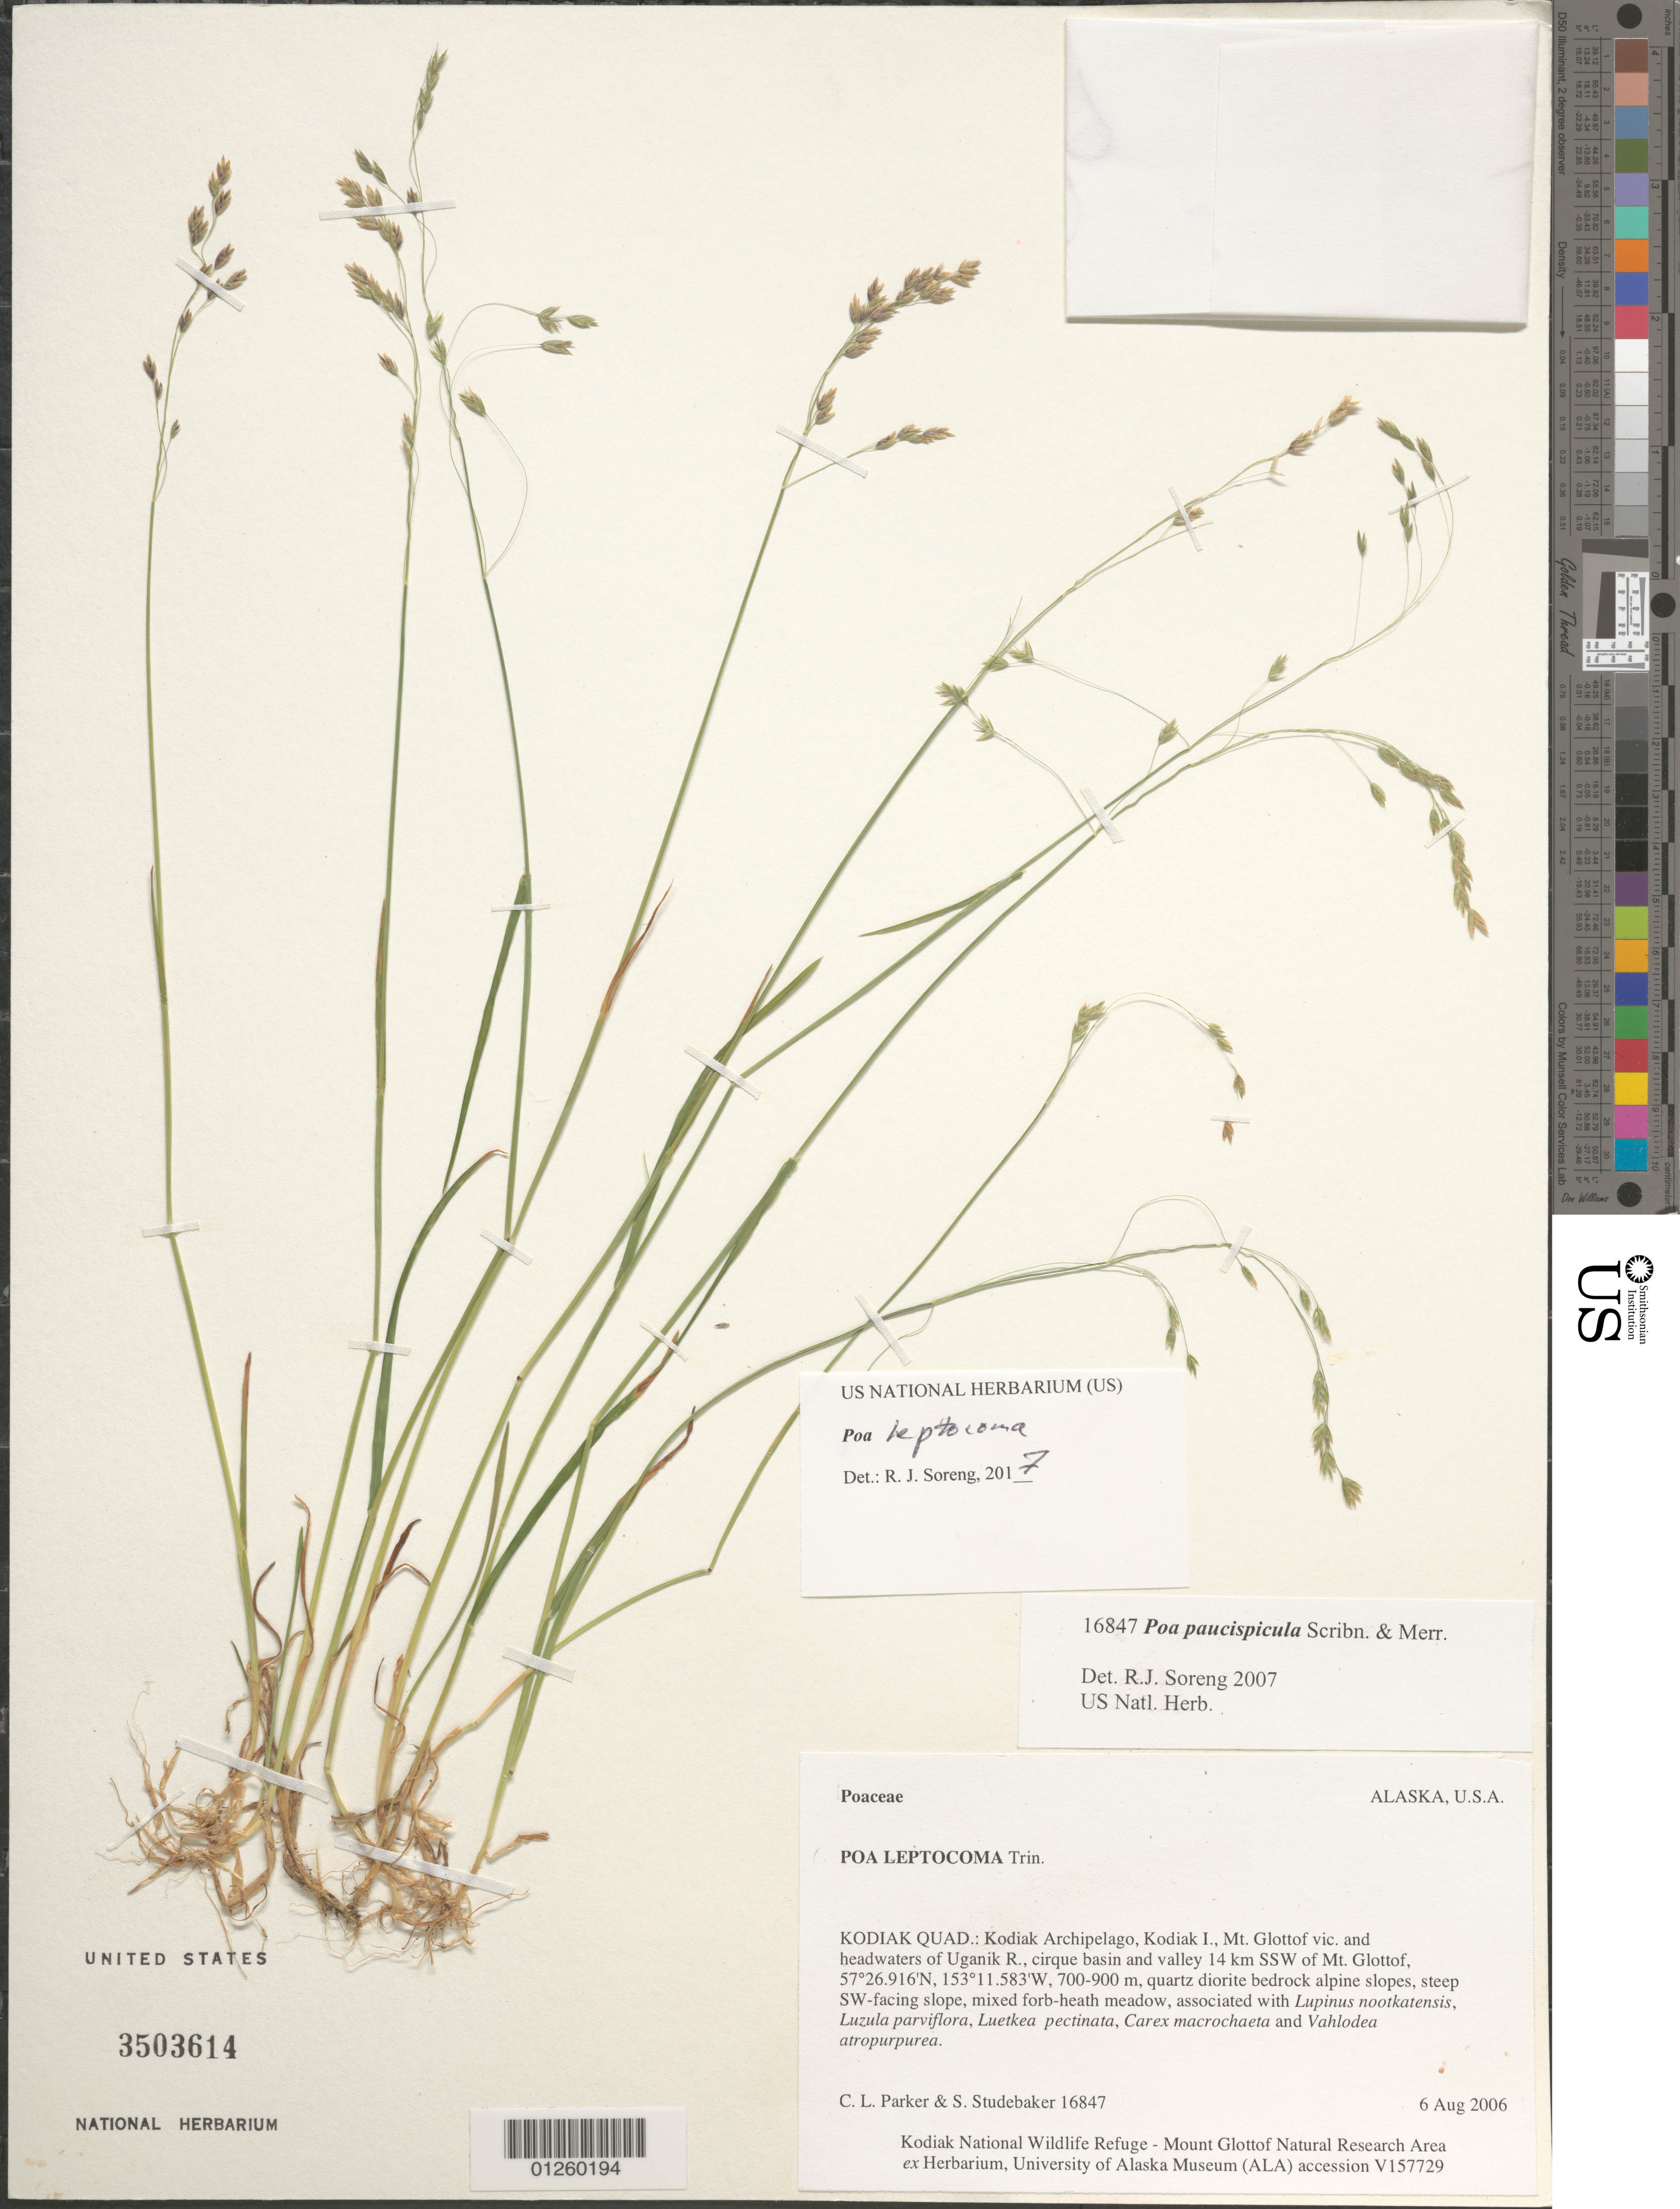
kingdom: Plantae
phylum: Tracheophyta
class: Liliopsida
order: Poales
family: Poaceae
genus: Poa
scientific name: Poa leptocoma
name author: Trin.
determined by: Soreng, Robert J., Research Associate (BOT), Smithsonian Institution - National Museum of Natural History (UNITED STATES)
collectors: C. L. Parker & S. Studebaker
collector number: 16847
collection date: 2006-08-06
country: United States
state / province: Alaska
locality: Kodiak Quad: Kodiak Archipelago, Kodiak I., Mt. Glottof vic, and headwaters of Uganik R., cirque basin and valley 14 km SSW of Mt. Glottof.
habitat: quartz diorite bedrock alpine slopes, steep SW-facing slope, mixed forb-heath meadow.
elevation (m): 700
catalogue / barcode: US 3503614